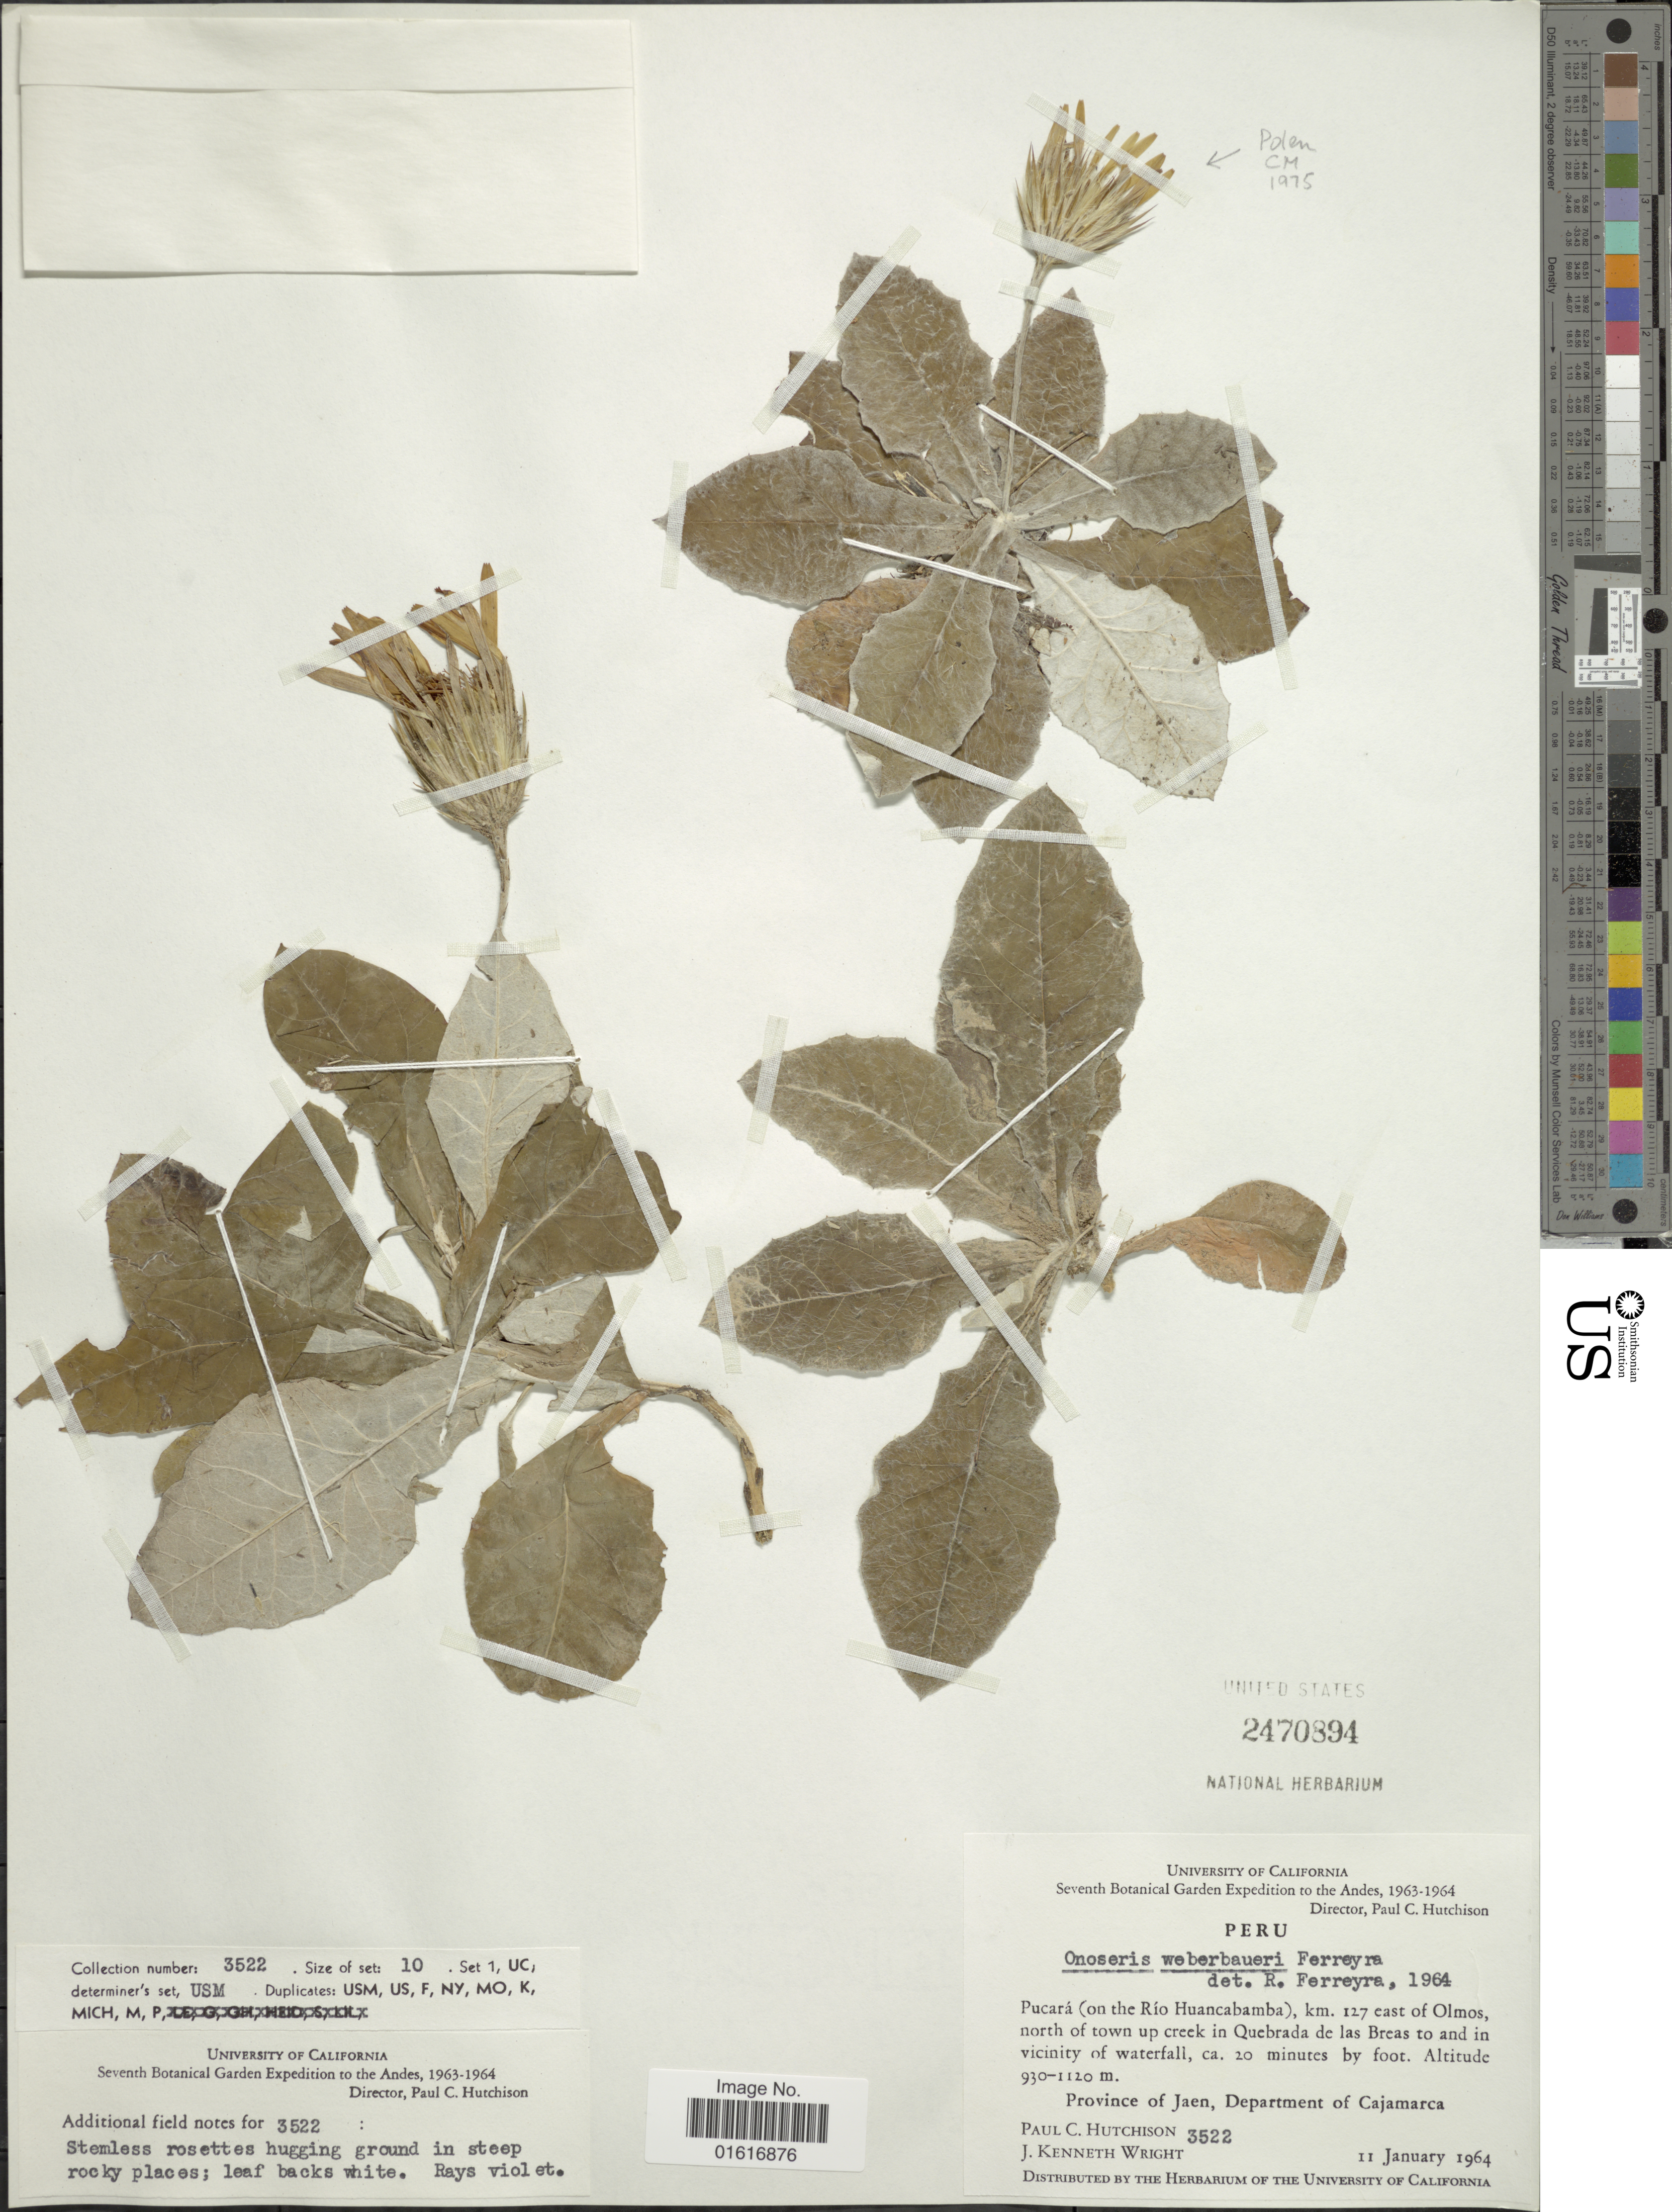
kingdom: Plantae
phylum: Tracheophyta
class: Magnoliopsida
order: Asterales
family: Asteraceae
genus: Onoseris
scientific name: Onoseris weberbaueri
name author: Ferreyra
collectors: P. C. Hutchison & J. K. Wright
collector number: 3522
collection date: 1964-01-11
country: Peru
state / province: Cajamarca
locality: Pucara (on the Rio Huancabamba), km 127 east of Olmos, north of town up creek in Quebrada de las breas to and in vicinity of waterfall, ca. 20 minutes by foot, Province of Jaen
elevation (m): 930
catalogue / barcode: US 2470894